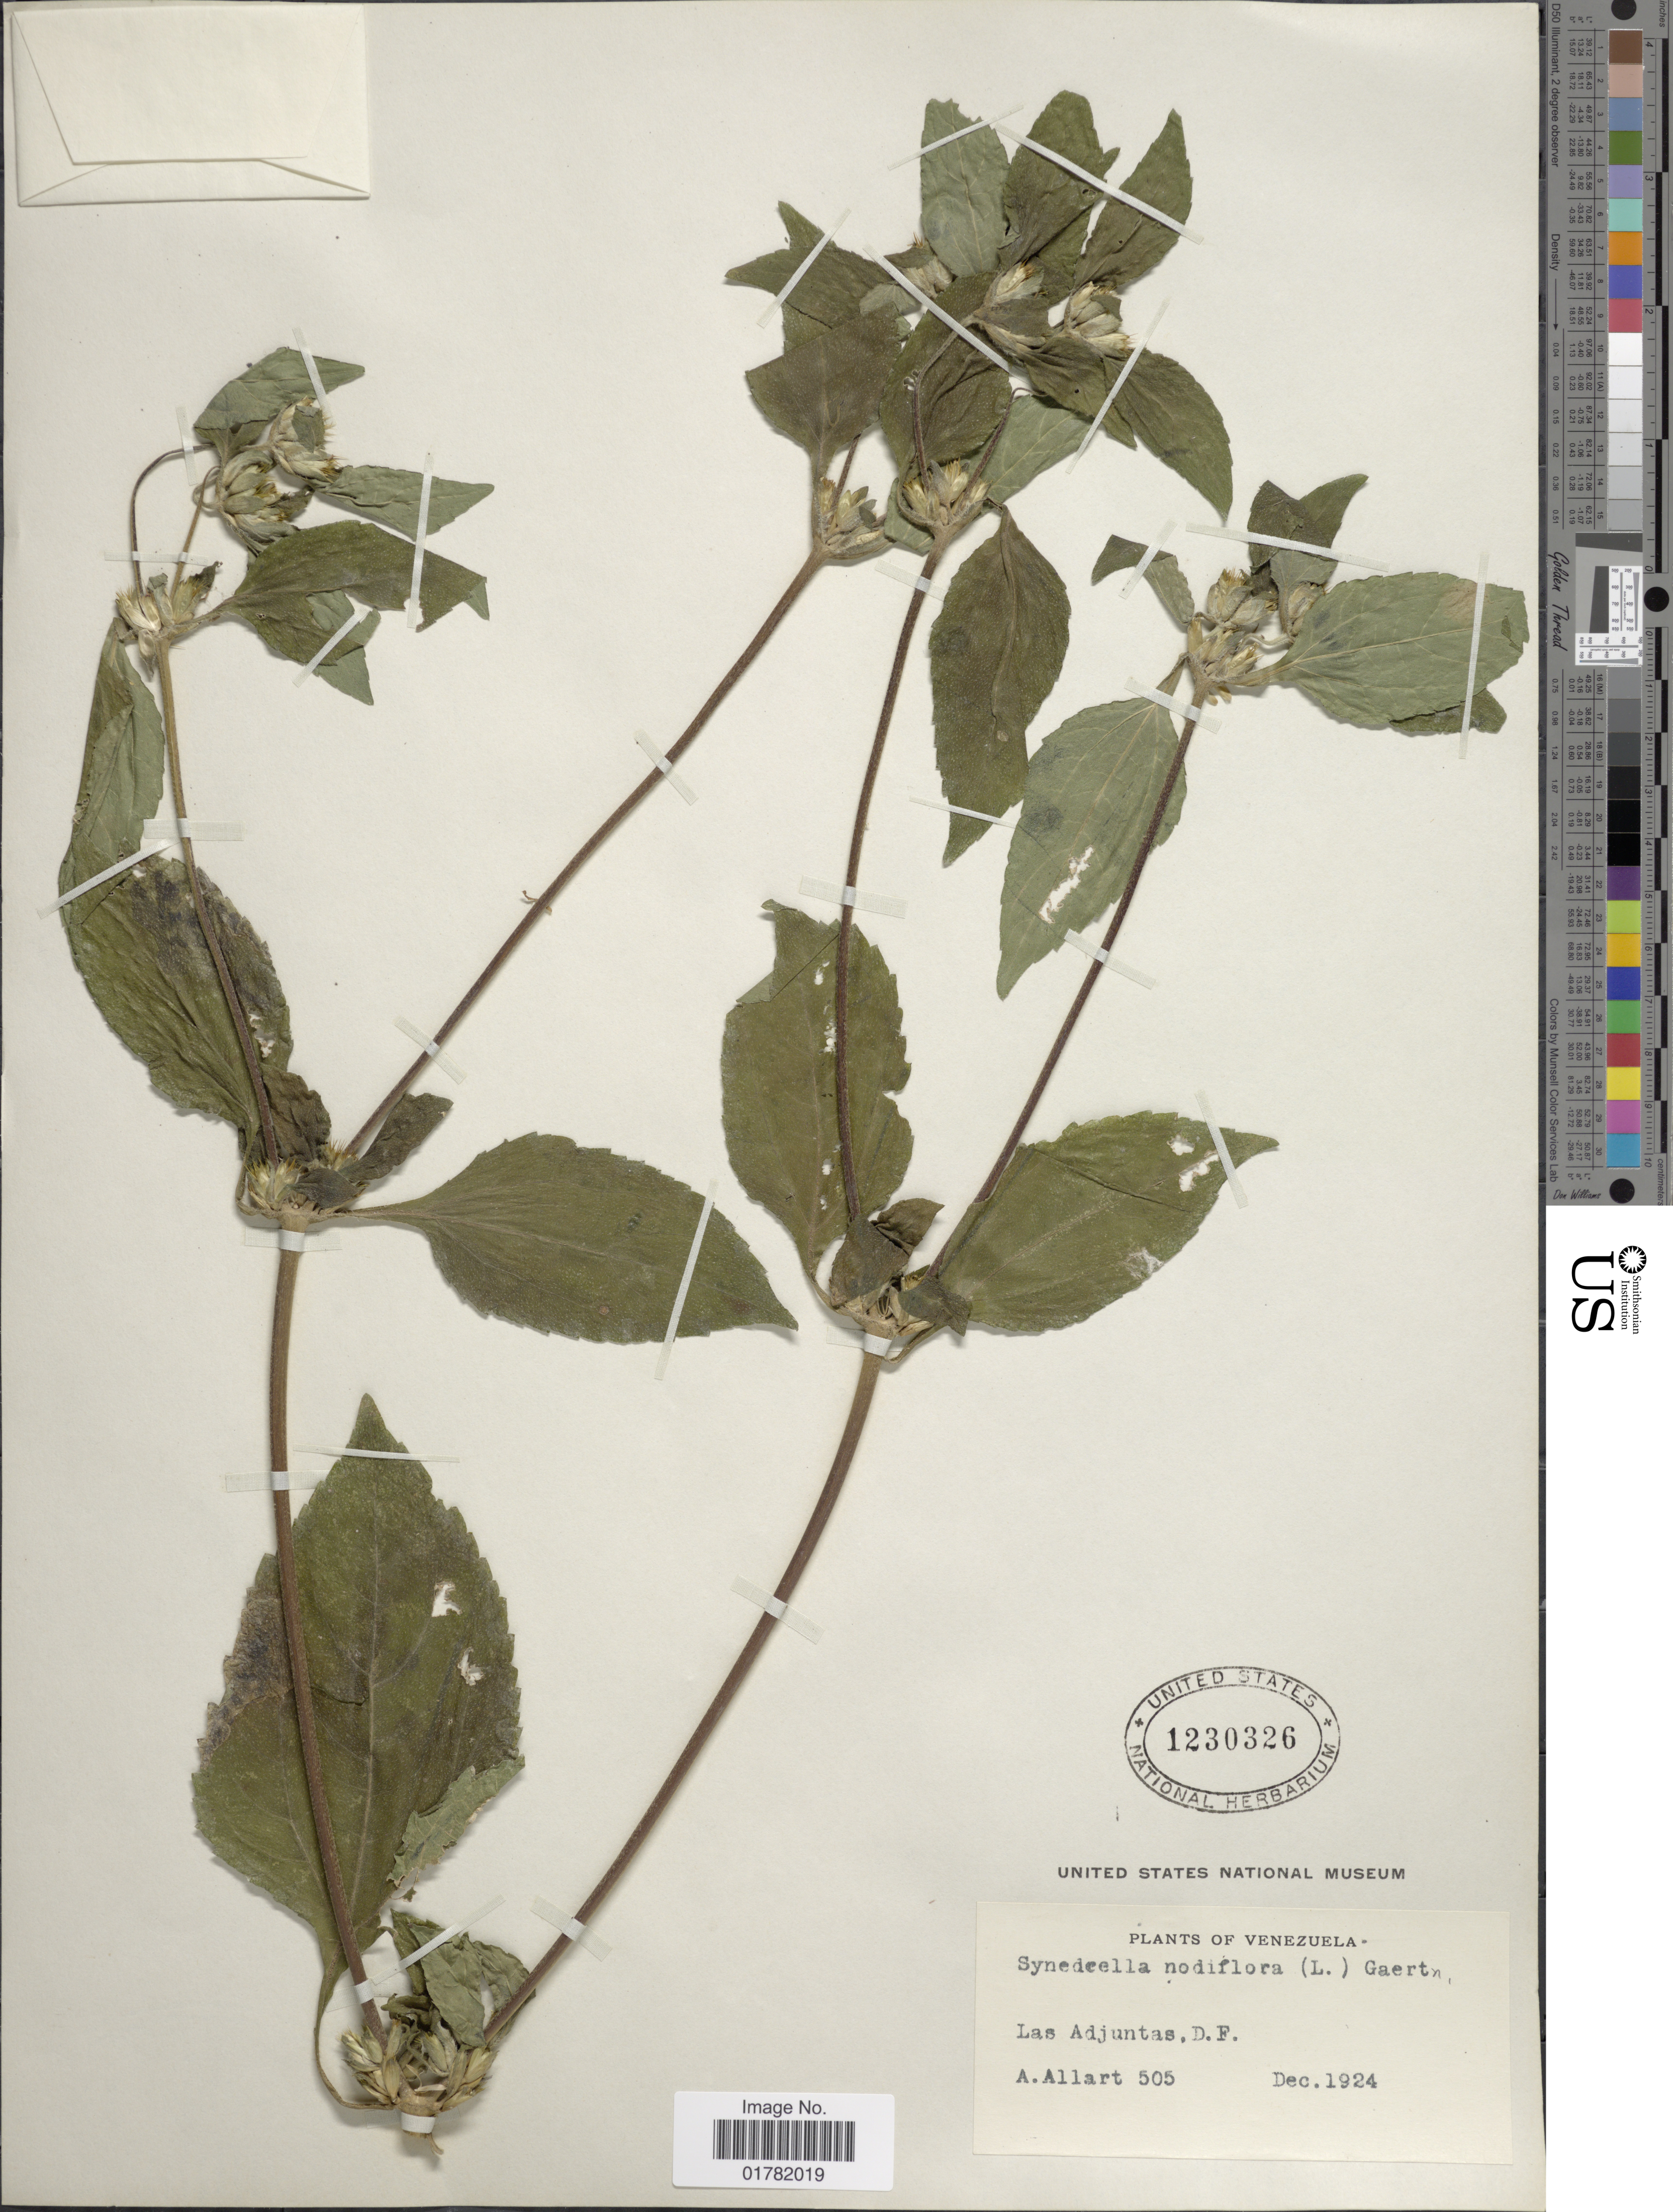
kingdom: Plantae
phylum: Tracheophyta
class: Magnoliopsida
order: Asterales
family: Asteraceae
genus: Synedrella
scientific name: Synedrella nodiflora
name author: (L.) Gaertn.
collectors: A. Allart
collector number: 505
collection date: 1924-12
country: Venezuela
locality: Las Adjuntas, D. F.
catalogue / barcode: US 1230326